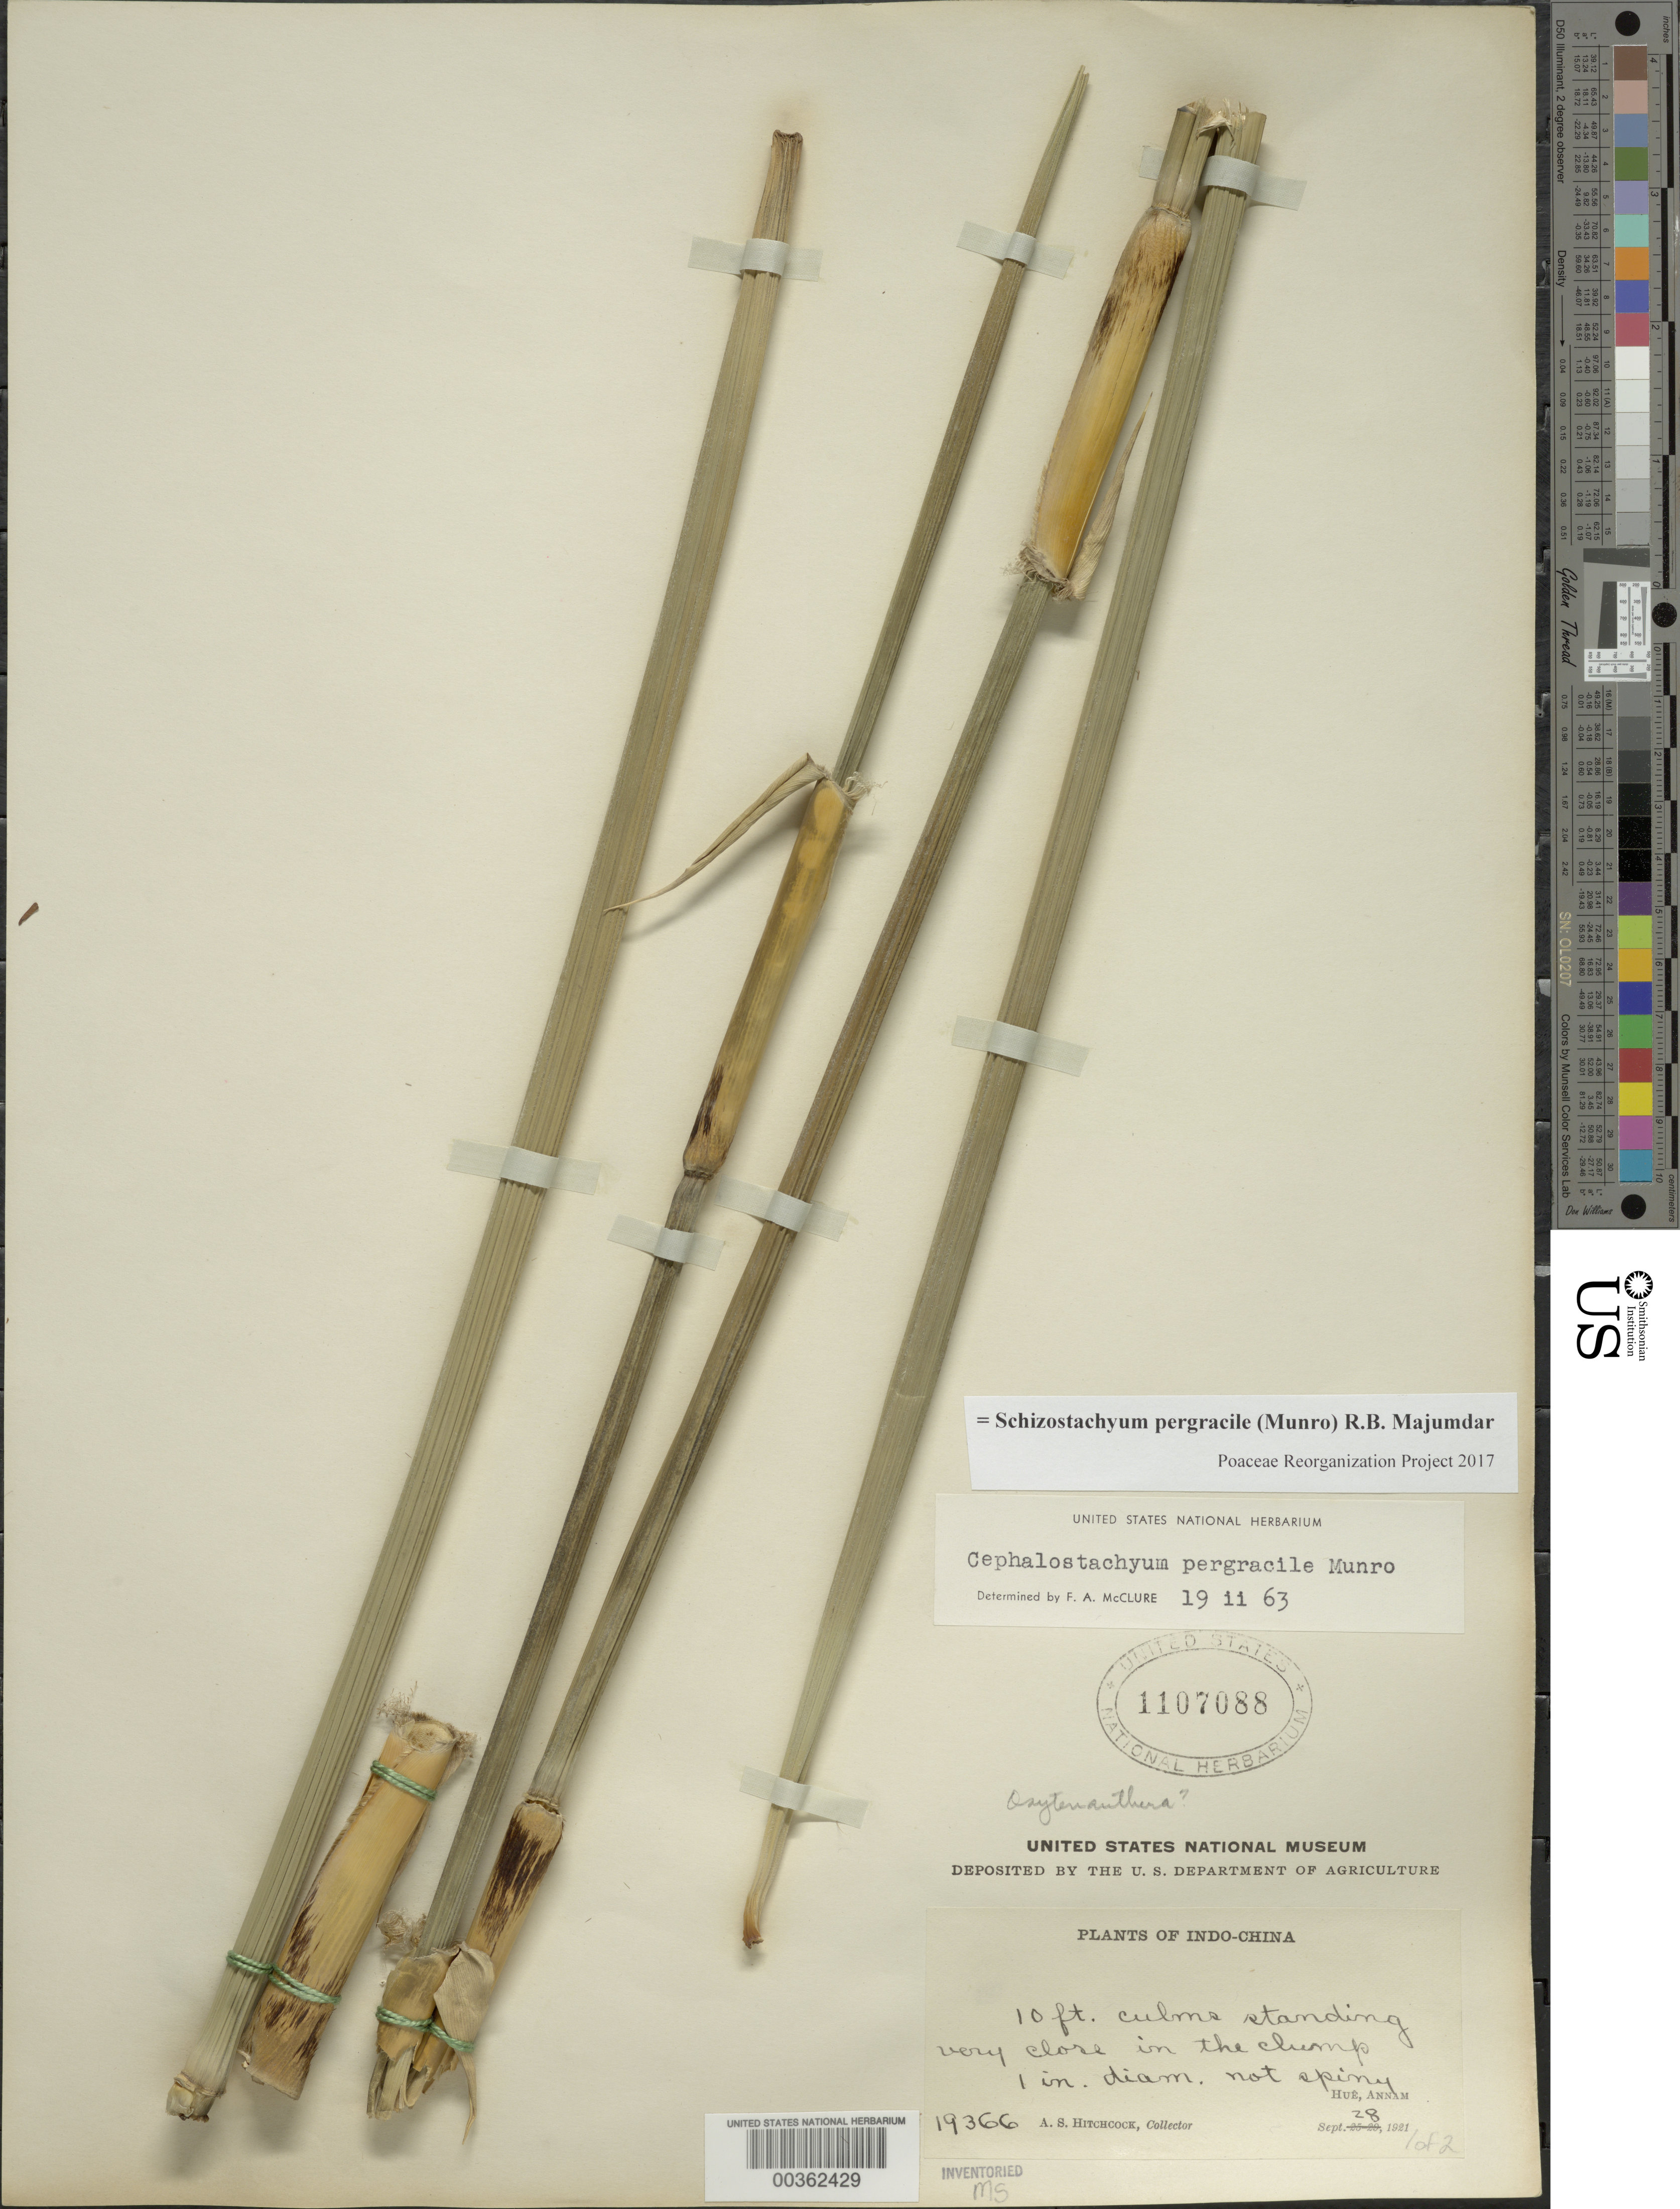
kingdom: Plantae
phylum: Tracheophyta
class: Liliopsida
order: Poales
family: Poaceae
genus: Schizostachyum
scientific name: Schizostachyum pergracile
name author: (Munro) R.B. Majumdar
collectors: A. S. Hitchcock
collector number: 19366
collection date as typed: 28 Sep 1921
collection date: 1921-09-28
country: Vietnam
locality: Plants of indo-china, hue, annam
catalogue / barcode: US 1107088